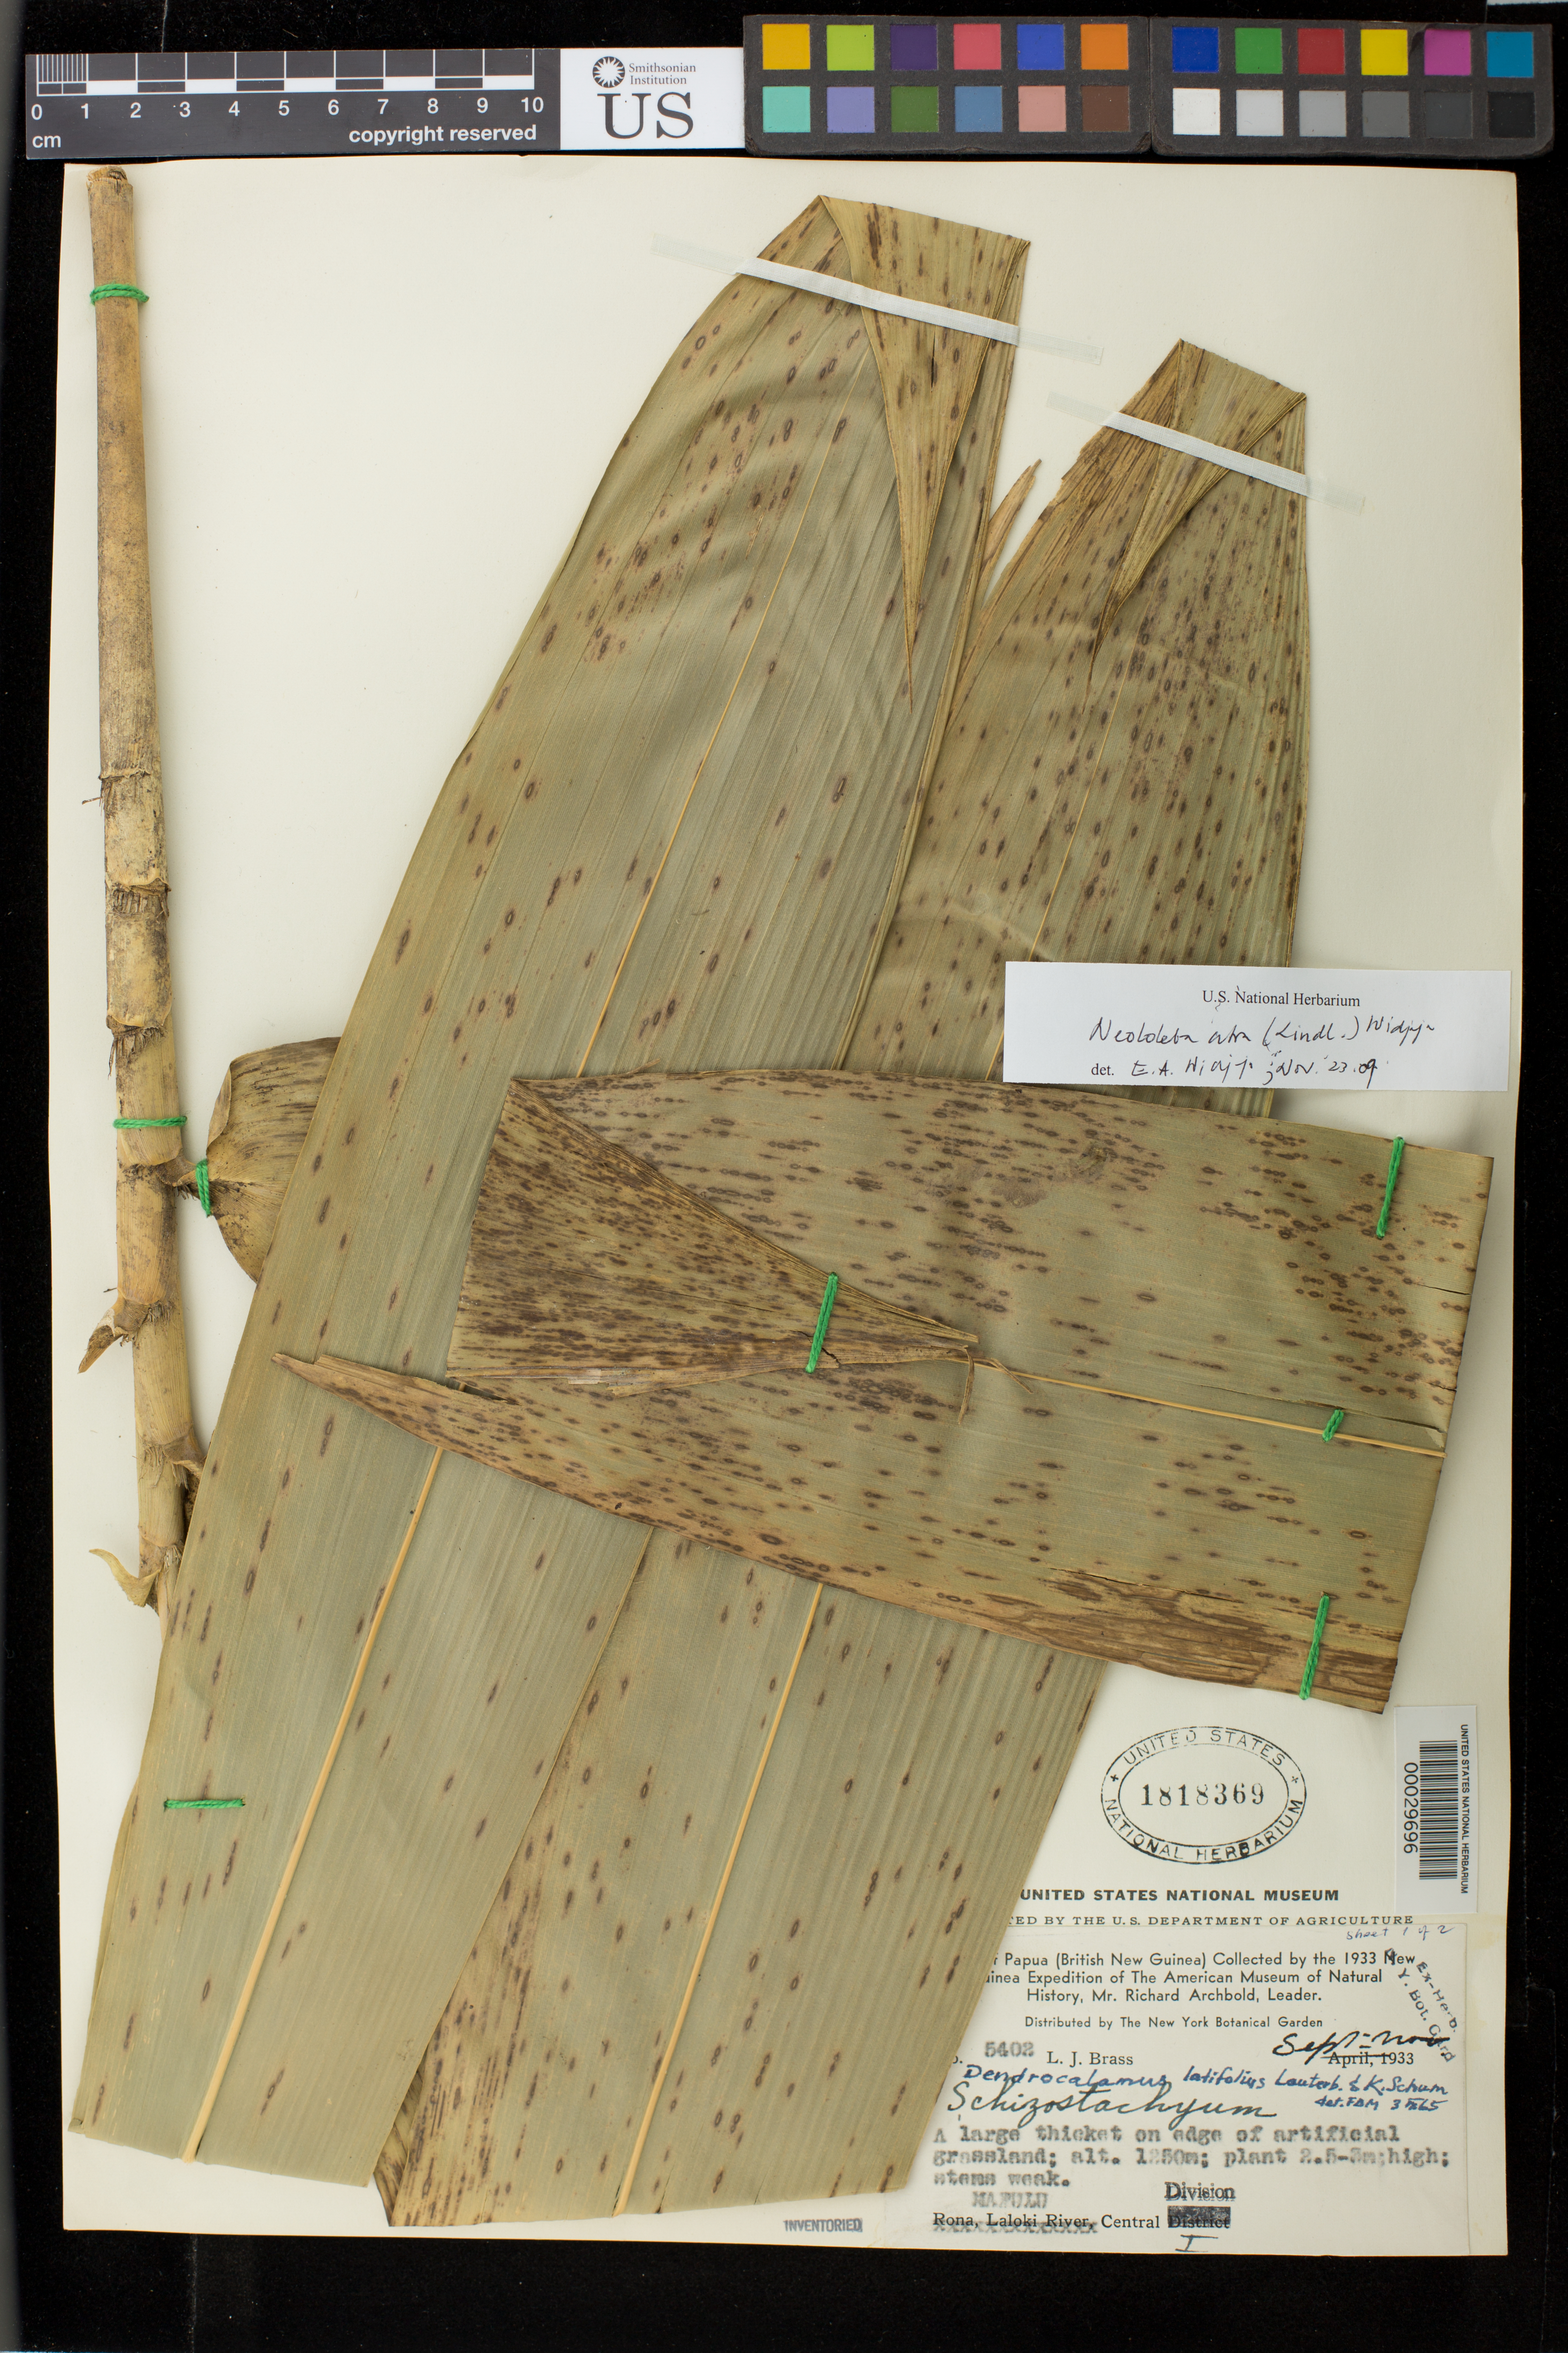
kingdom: Plantae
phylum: Tracheophyta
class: Liliopsida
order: Poales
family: Poaceae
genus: Neololeba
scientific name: Neololeba atra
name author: (Lindl.) Widjaja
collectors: L. J. Brass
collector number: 5402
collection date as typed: Sep 1933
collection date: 1933-09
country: Papua New Guinea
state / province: Central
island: New Guinea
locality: Mapulu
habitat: large thicket on edge of artificial grassland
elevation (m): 1250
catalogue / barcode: US 1818369